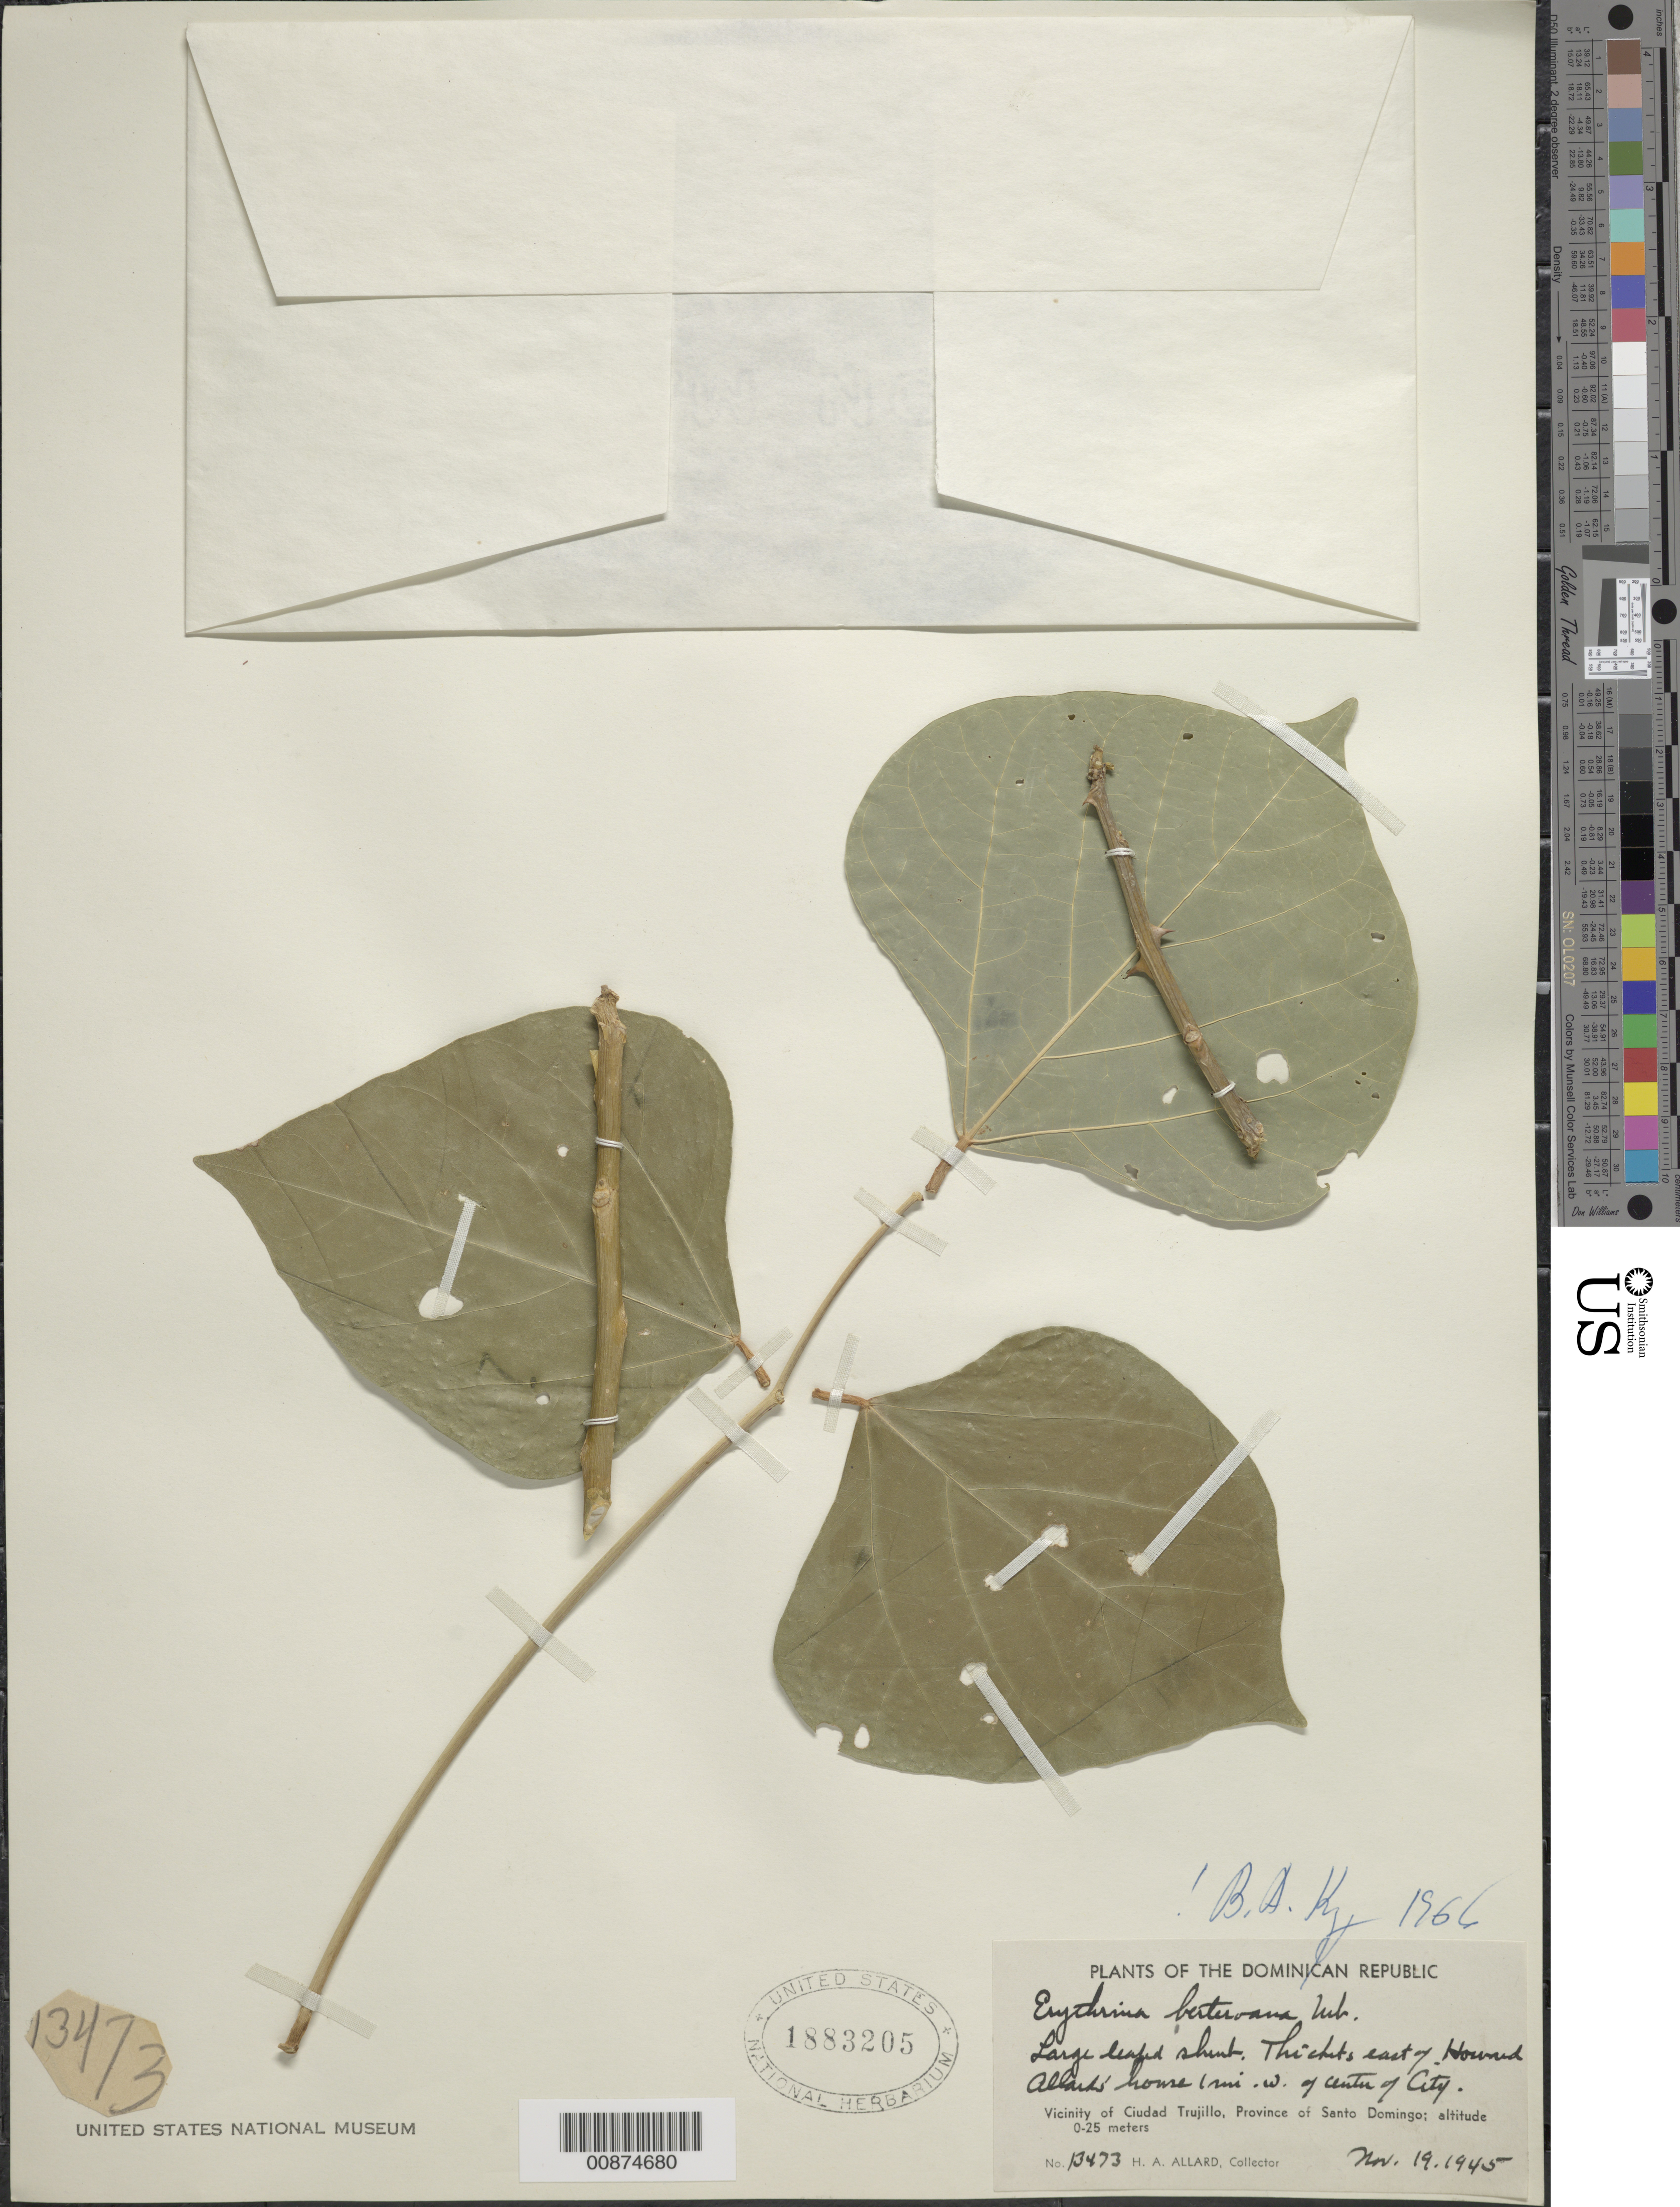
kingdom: Plantae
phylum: Tracheophyta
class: Magnoliopsida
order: Fabales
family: Fabaceae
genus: Erythrina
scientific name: Erythrina berteroana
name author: Urb.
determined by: Krukoff, B. A.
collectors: H. A. Allard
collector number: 13473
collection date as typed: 19 Nov 1945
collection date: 1945-11-19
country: Dominican Republic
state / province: Distrito Nacional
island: Hispaniola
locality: Vicinity of Ciudad Trujillo, Province of Santo Domingo (obsolete). East of Howard Allard's house, 1 mi. W of center of city.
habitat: Thicket.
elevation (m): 0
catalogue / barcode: US 1883205